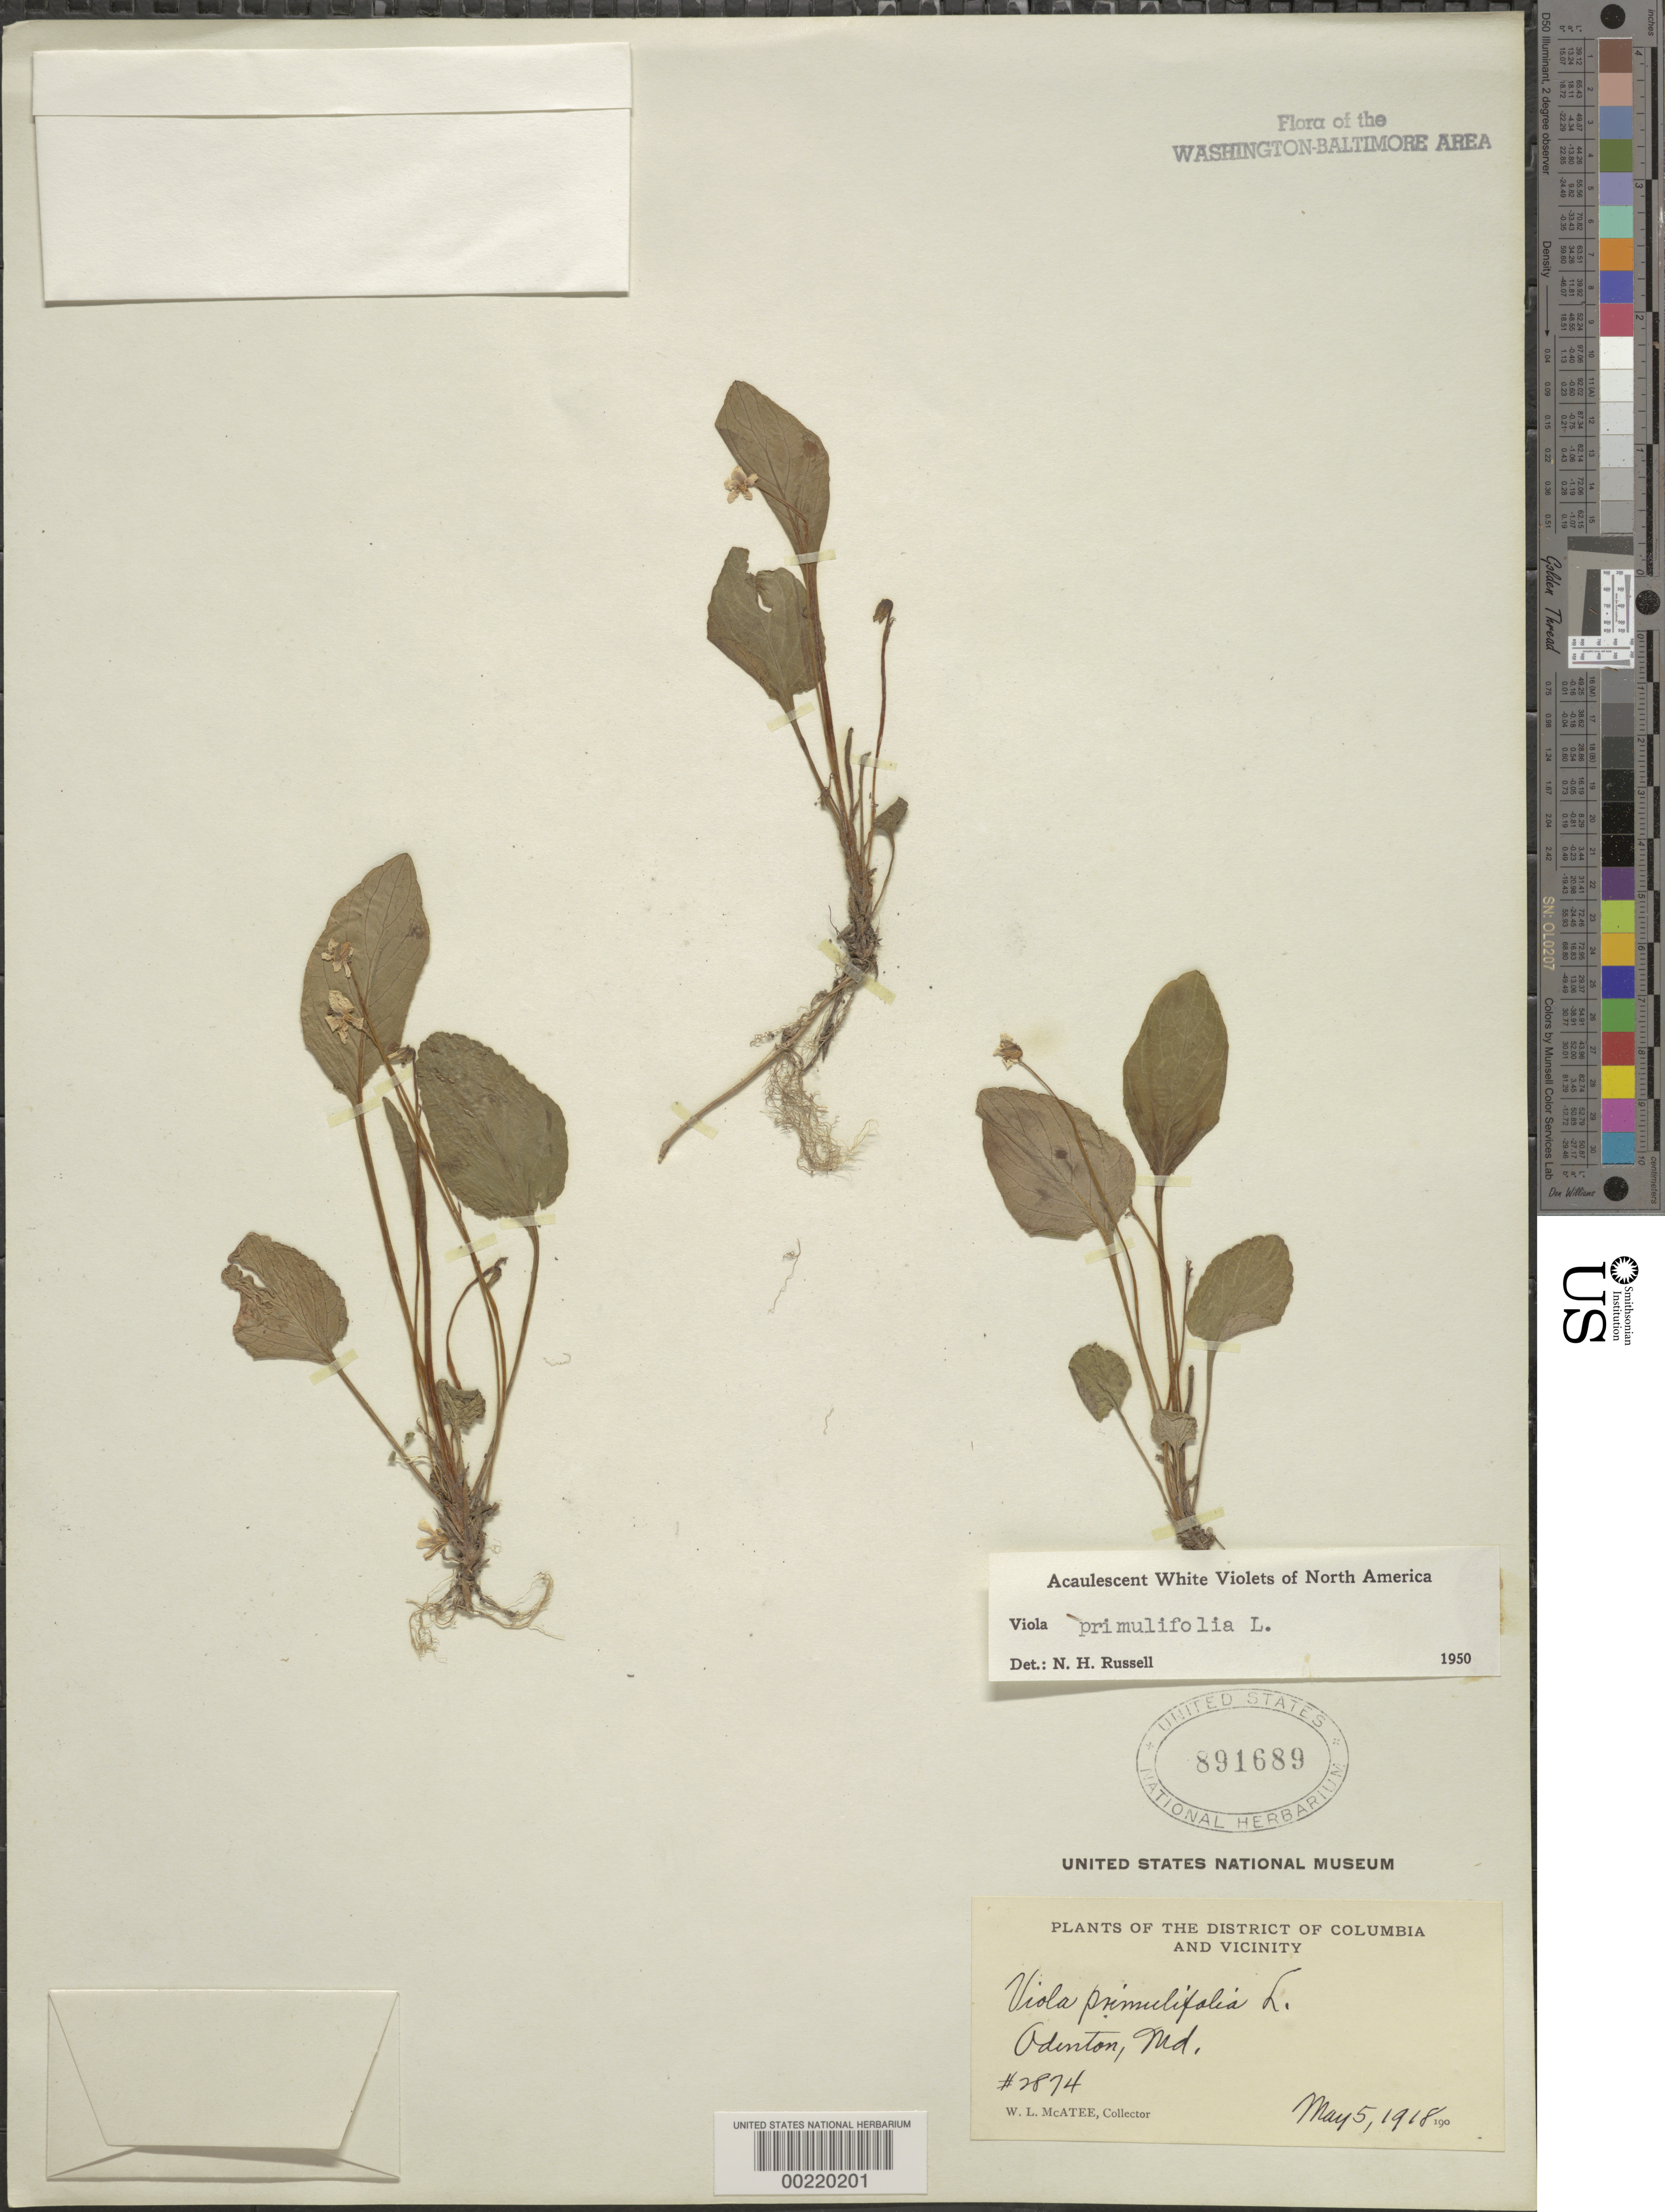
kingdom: Plantae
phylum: Tracheophyta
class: Magnoliopsida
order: Malpighiales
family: Violaceae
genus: Viola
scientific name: Viola primulifolia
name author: L.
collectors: W. McAtee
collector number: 2874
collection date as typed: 05 May 1918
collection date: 1918-05-05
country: United States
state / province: Maryland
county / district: Anne Arundel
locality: Odenton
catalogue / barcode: US 891689